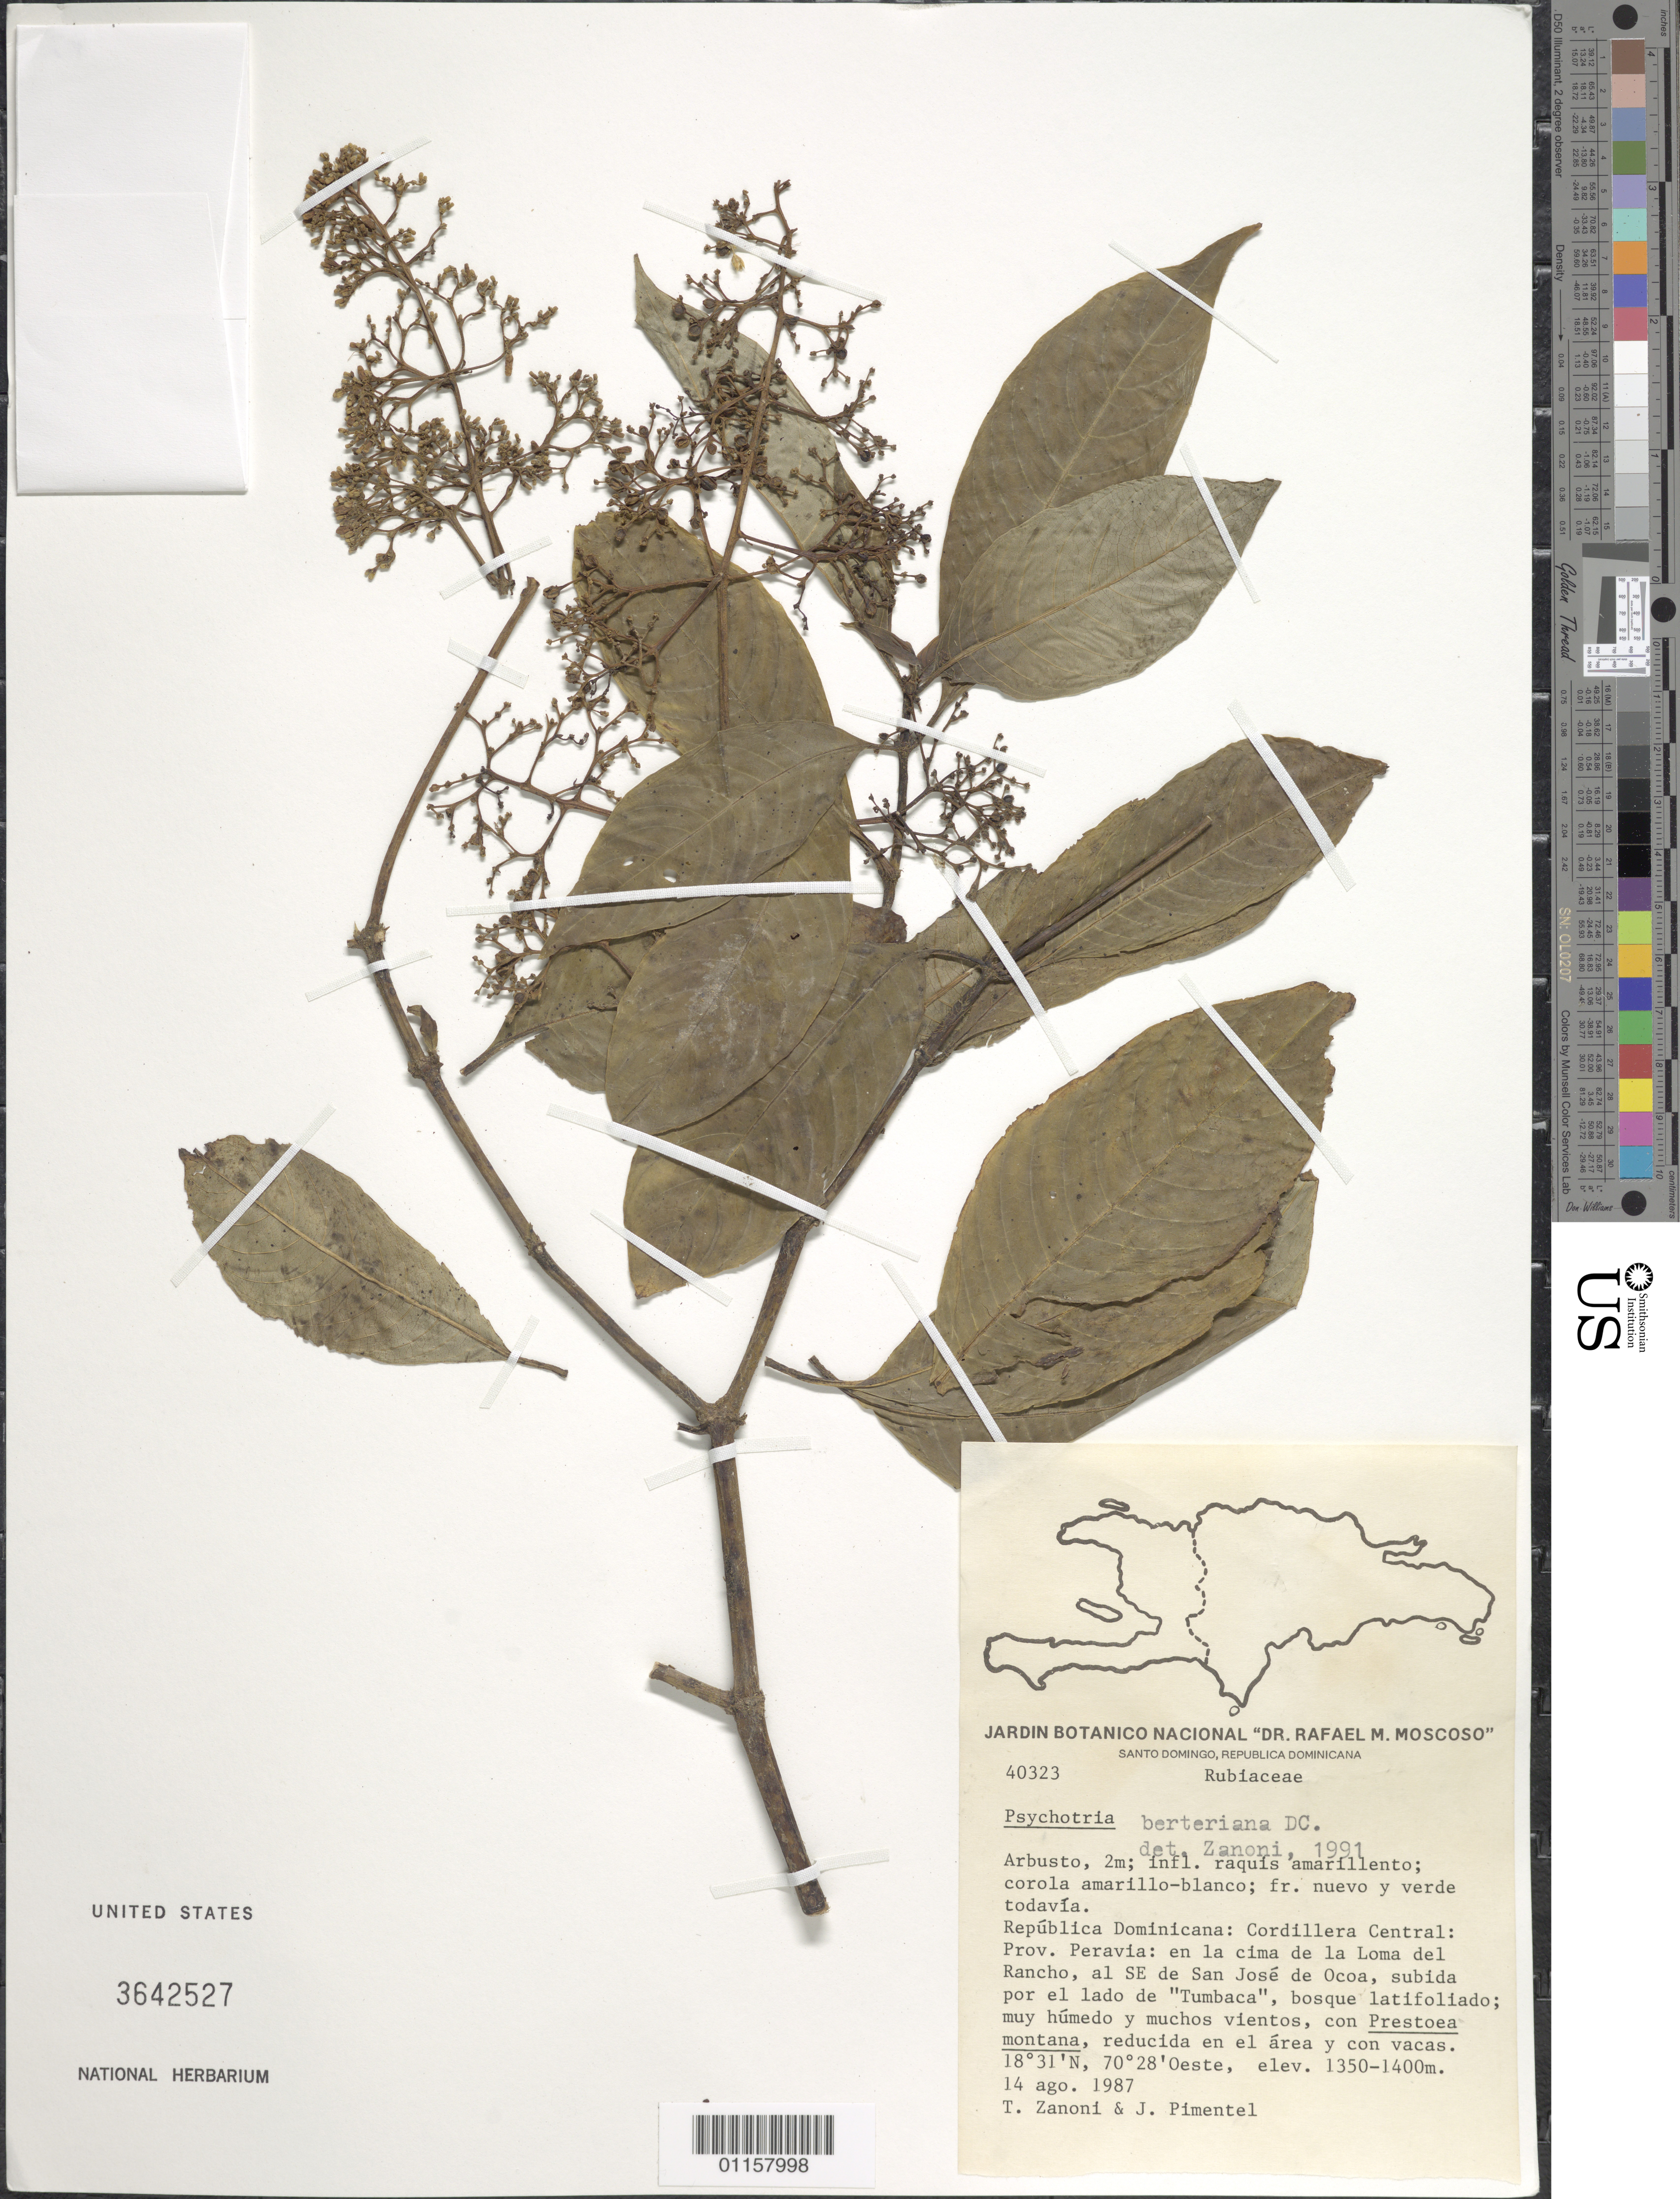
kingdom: Plantae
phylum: Tracheophyta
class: Magnoliopsida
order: Gentianales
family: Rubiaceae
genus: Psychotria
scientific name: Psychotria berteroana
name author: DC.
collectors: T. A. Zanoni & J. Pimentel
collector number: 40323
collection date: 1987-08-14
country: Dominican Republic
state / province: Peravia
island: Hispaniola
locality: Cordillera Central, en la cima de la Loma del Rancho, al SE de San José de Ocoa, subida por el lado de "Tumbaca".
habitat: Bosque latifoliado; muy húmedo y muchos vientos, con Prestoea montana, reducida en el área y con vacas.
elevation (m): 1350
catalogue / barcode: US 3642527